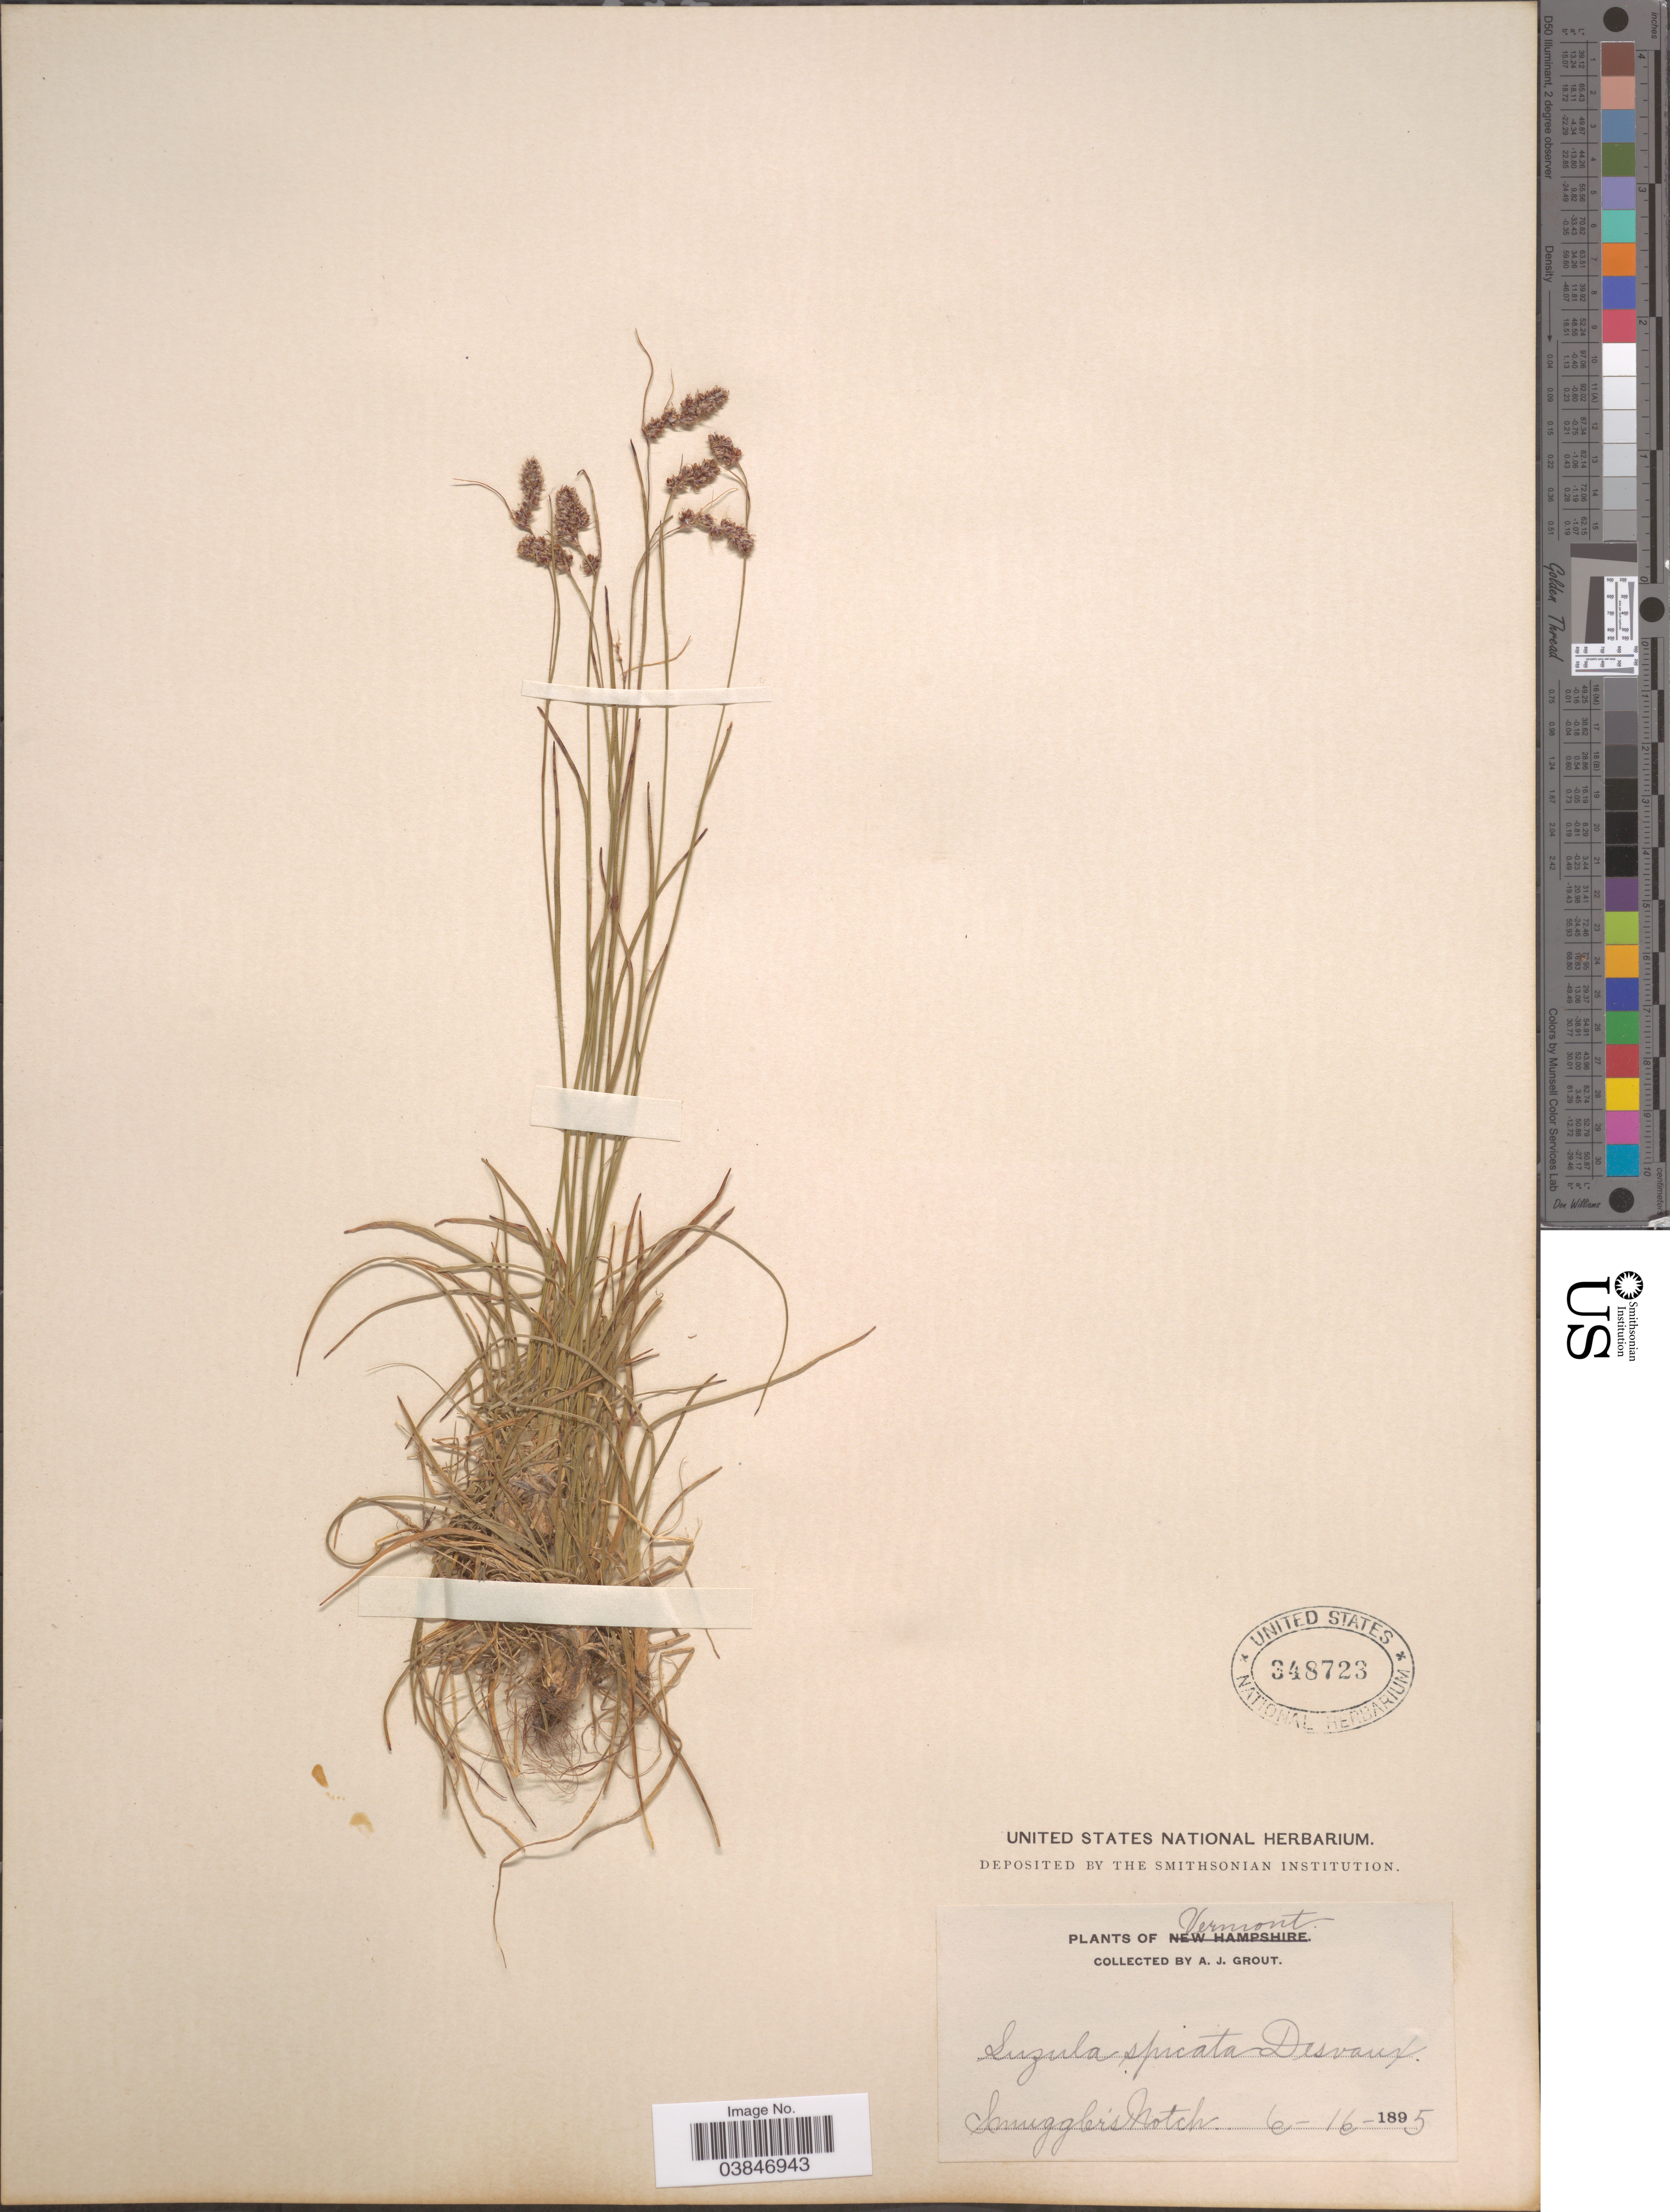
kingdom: Plantae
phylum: Tracheophyta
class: Liliopsida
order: Poales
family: Juncaceae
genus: Luzula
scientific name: Luzula spicata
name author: (L.) DC.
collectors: A. J. Grout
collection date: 1895-06-16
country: United States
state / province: Vermont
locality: Smuggler's Notch.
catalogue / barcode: US 348723